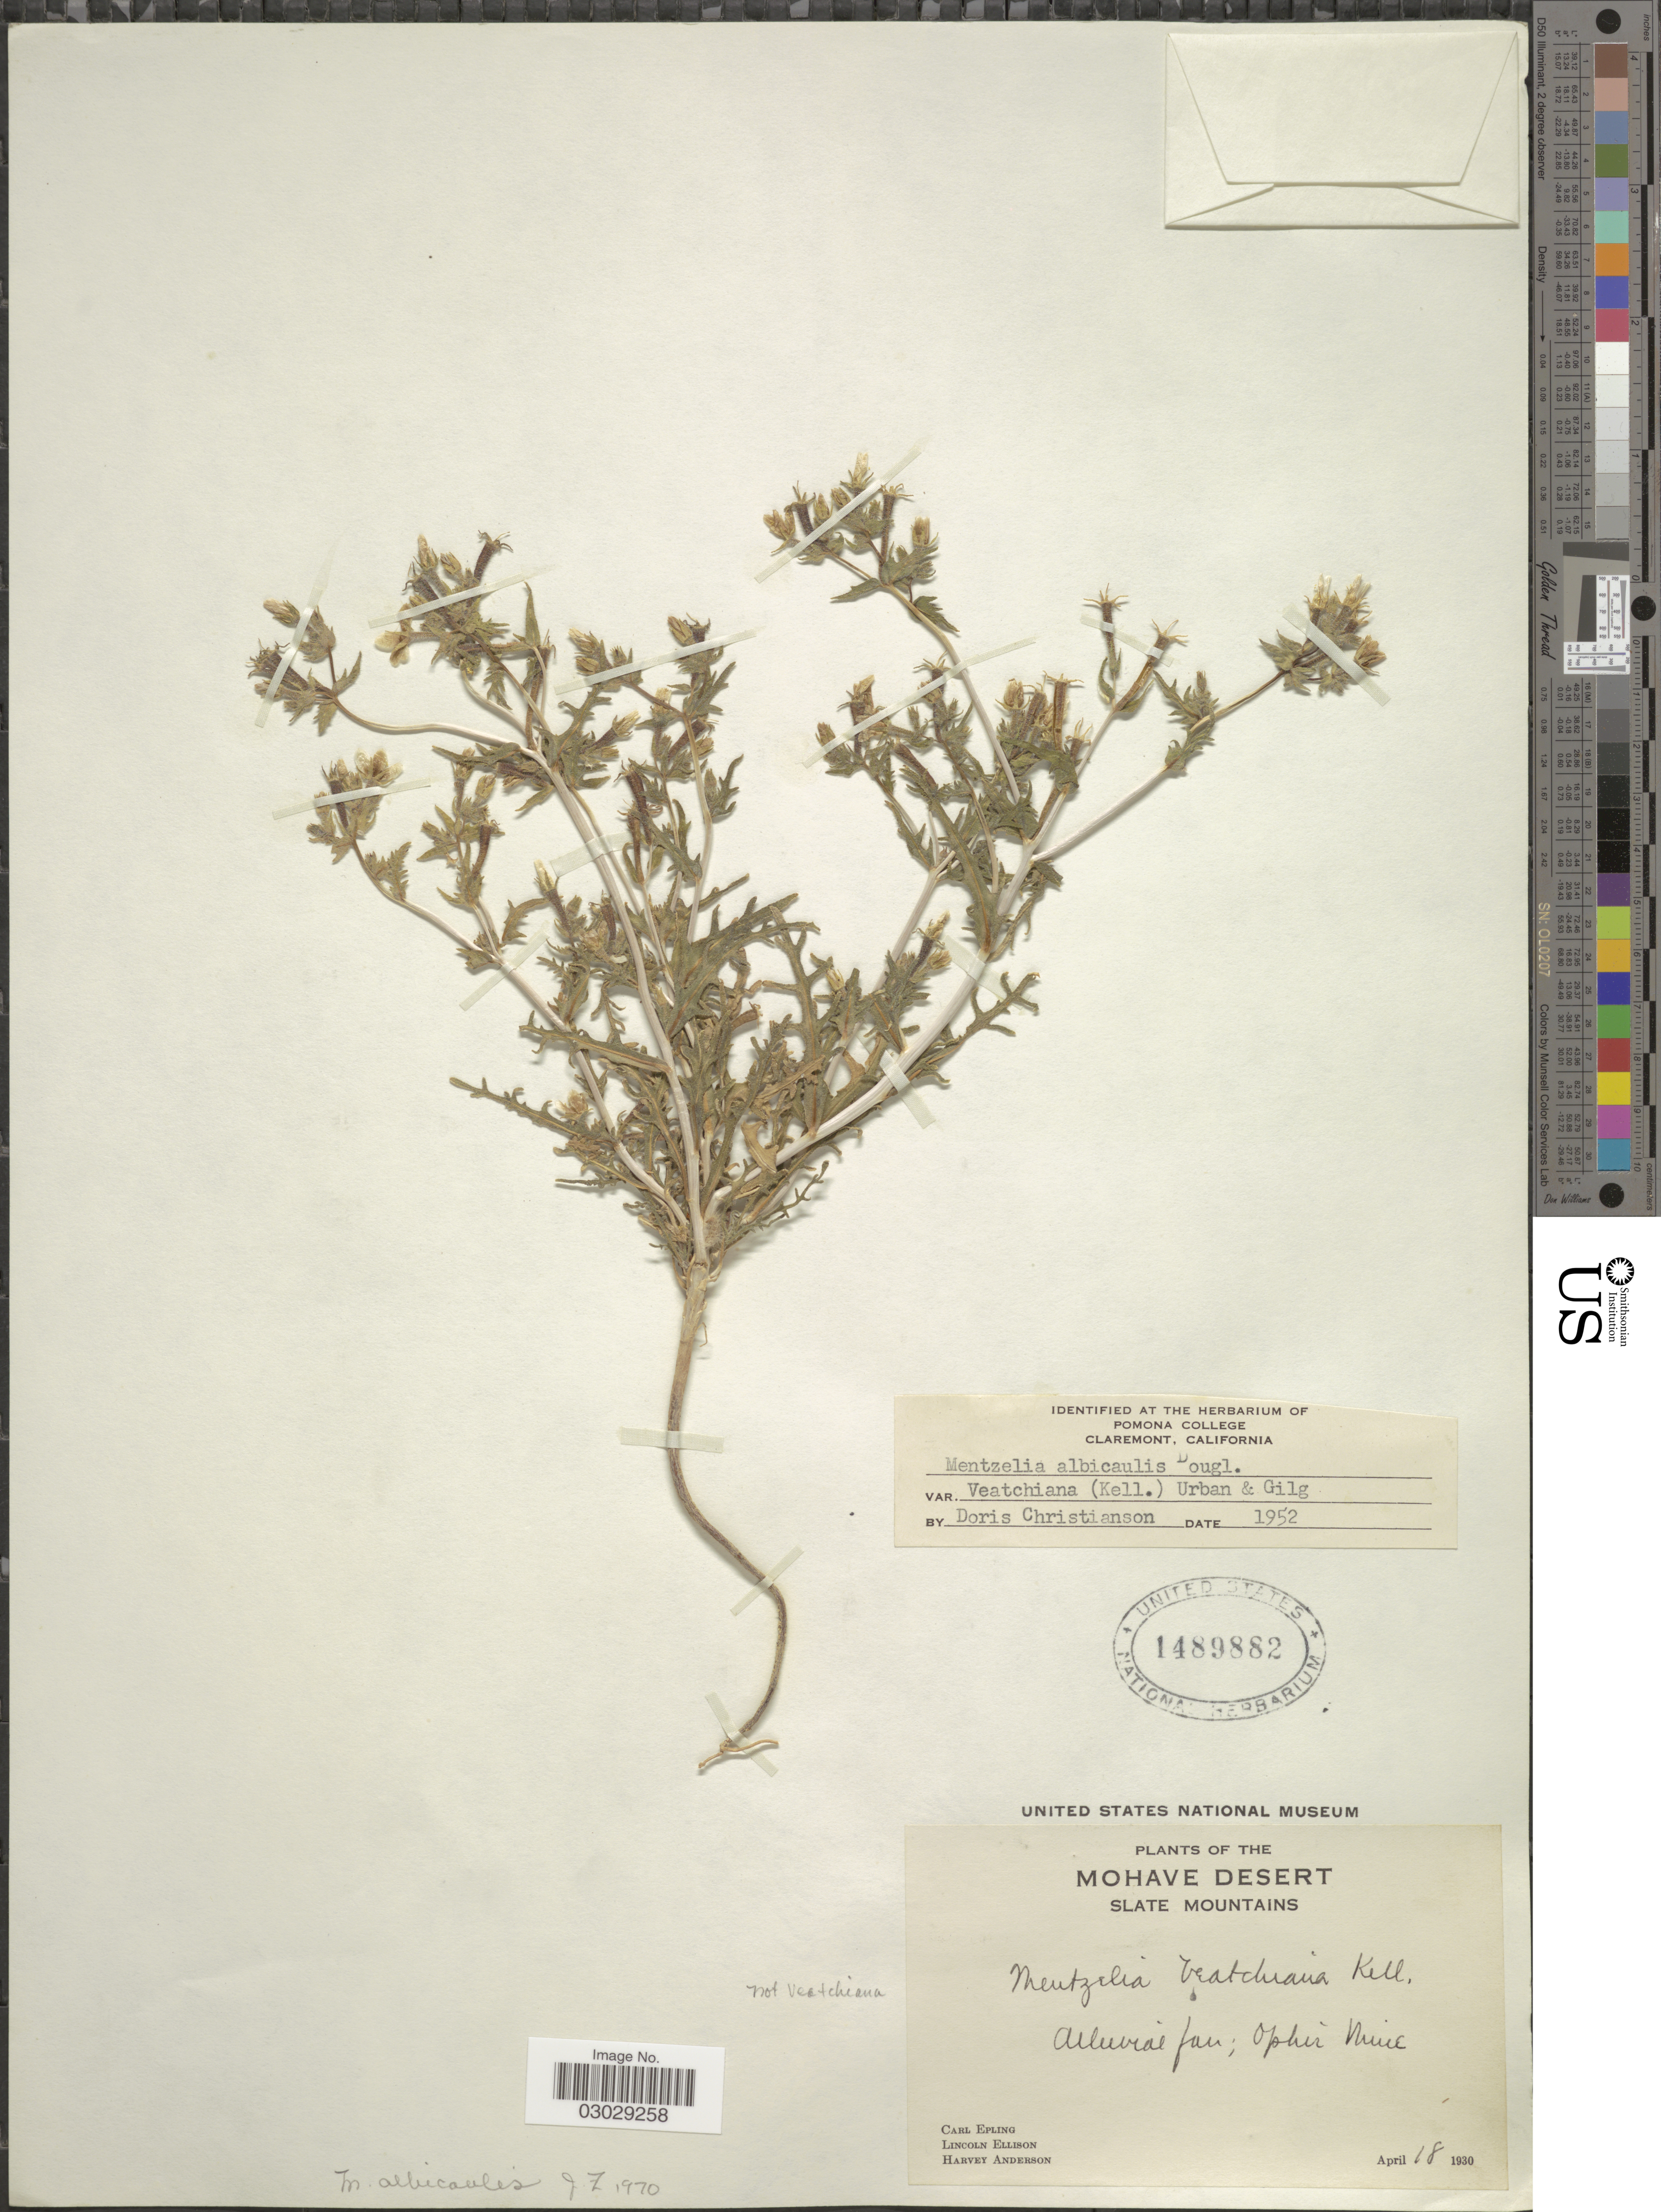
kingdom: Plantae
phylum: Tracheophyta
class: Magnoliopsida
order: Cornales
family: Loasaceae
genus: Mentzelia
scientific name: Mentzelia albicaulis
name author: (Douglas ex Hook.) Douglas ex Torr. & A. Gray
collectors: C. C. Epling, L. Ellison & H. Anderson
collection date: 1930-04-18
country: United States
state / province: California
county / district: Kern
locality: Mohave Desert. Slate Mountains.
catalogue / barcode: US 1489882